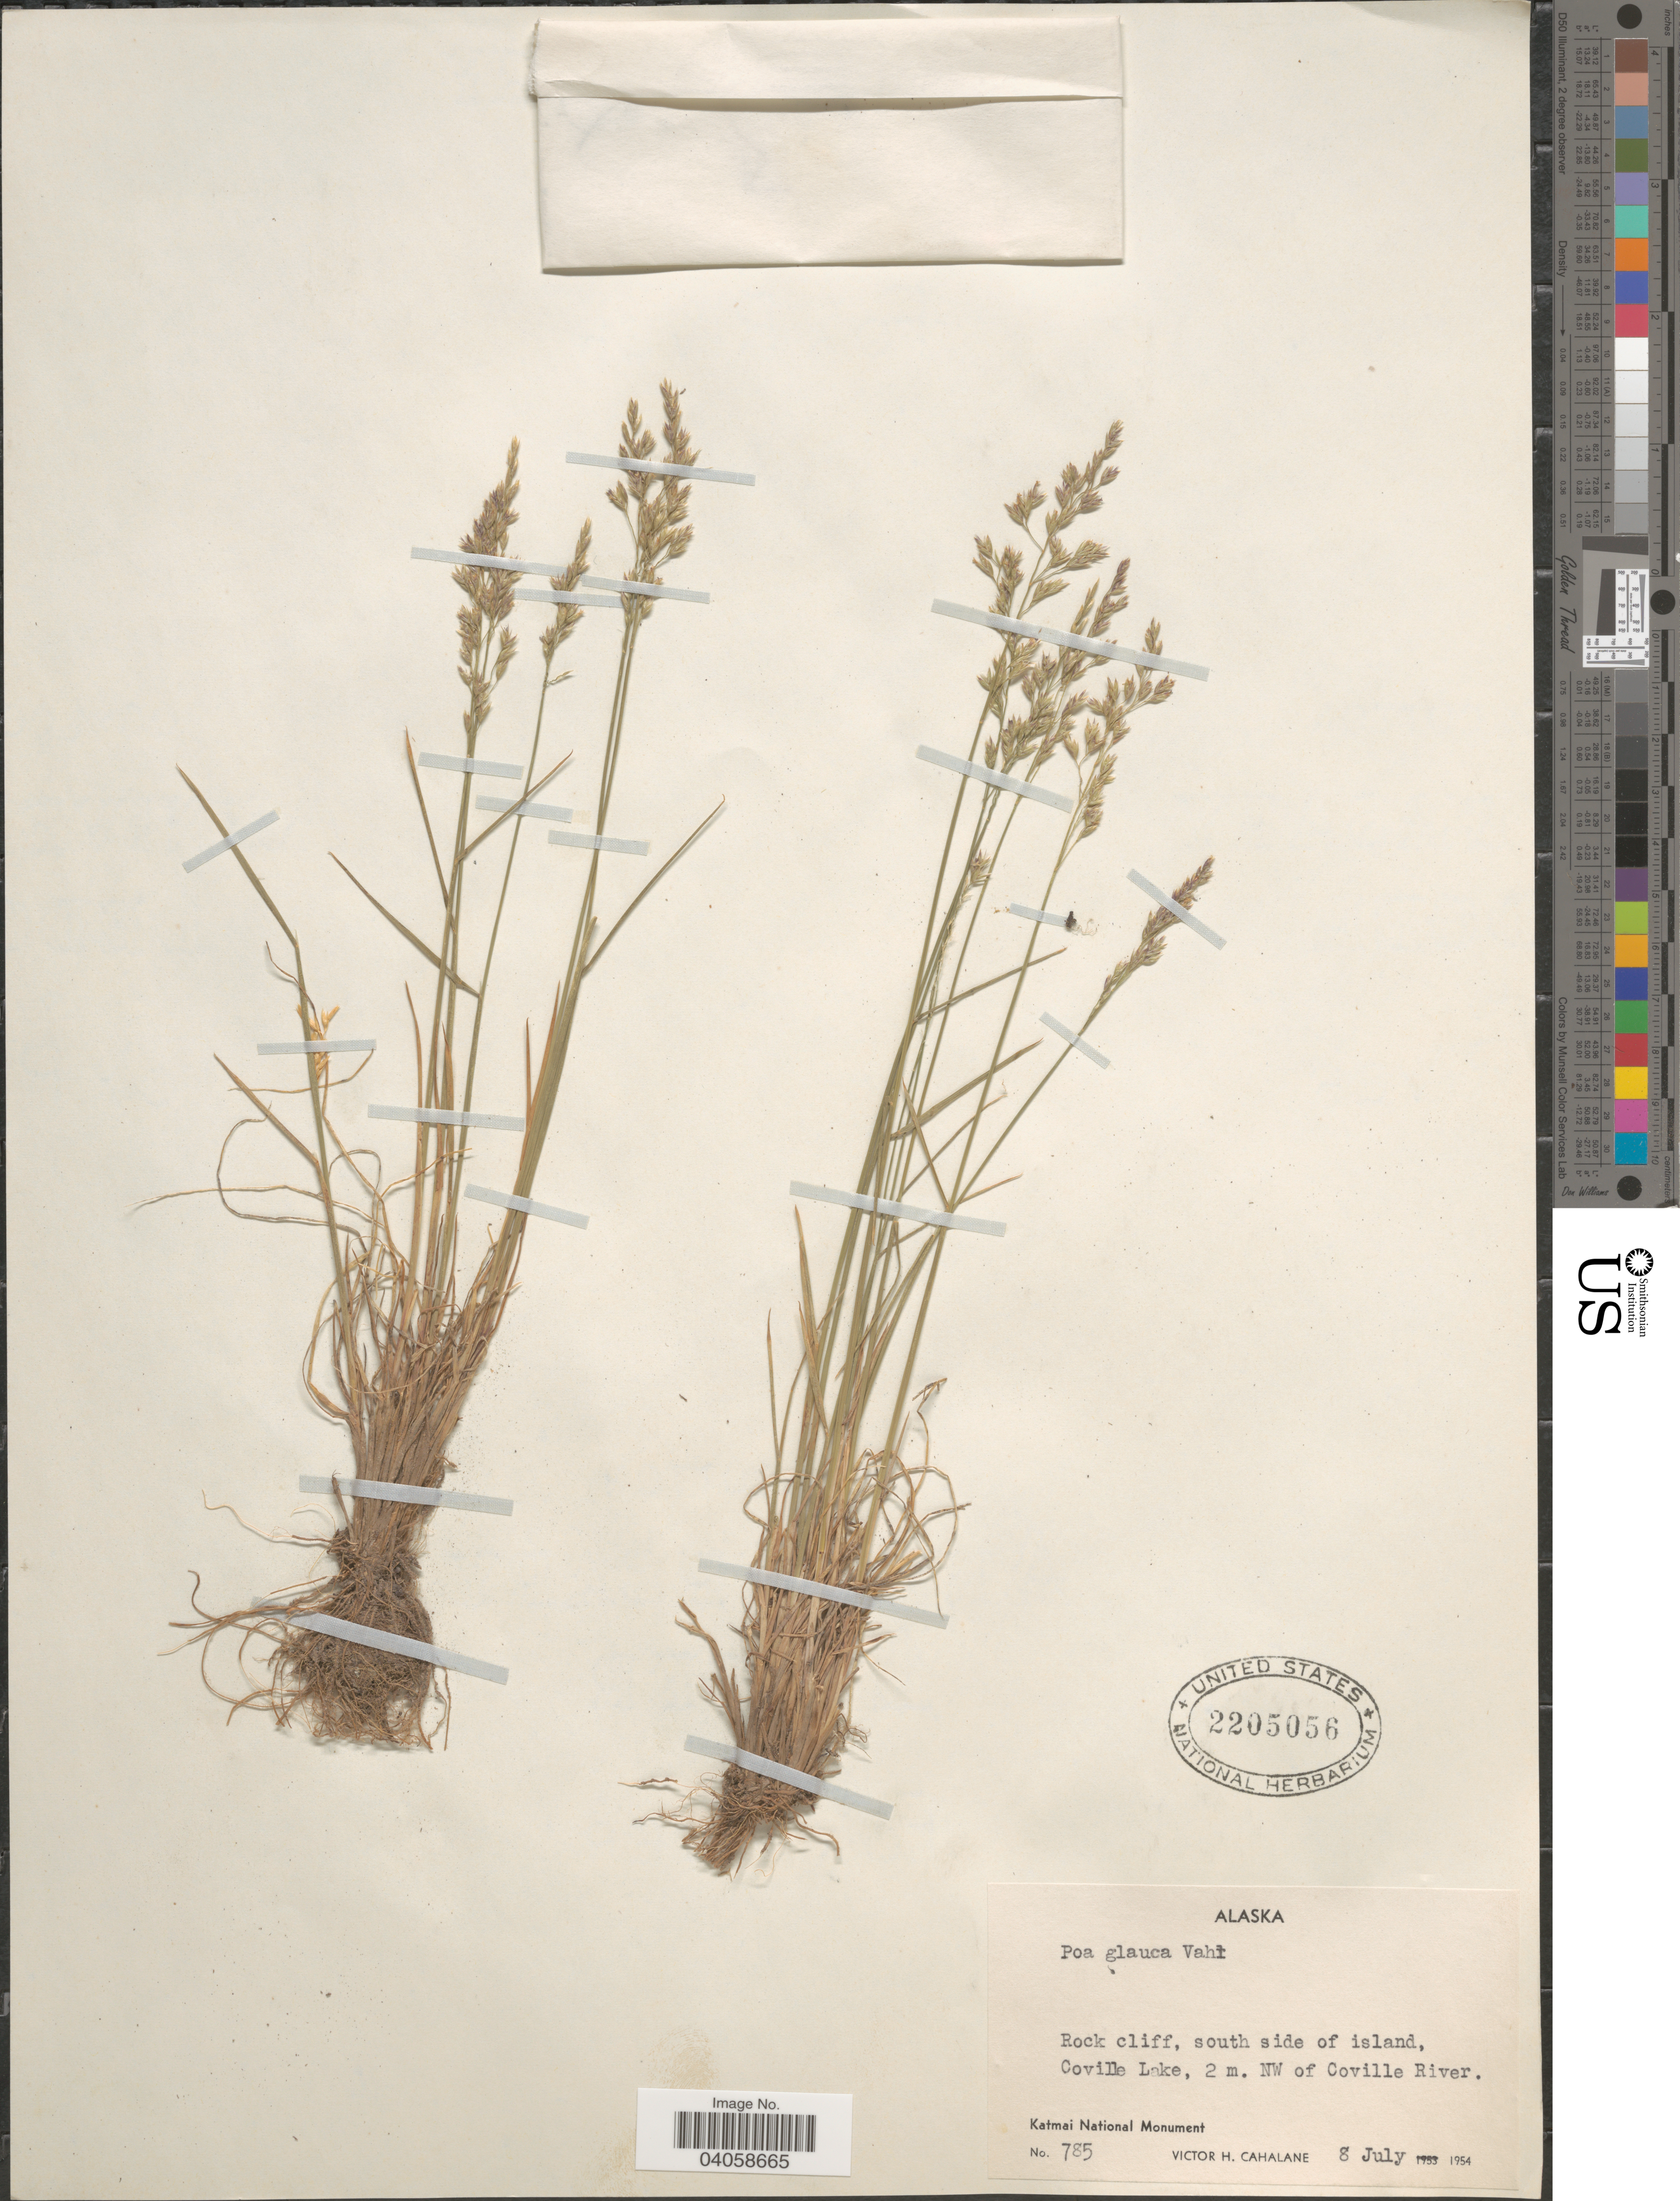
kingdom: Plantae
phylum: Tracheophyta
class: Liliopsida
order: Poales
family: Poaceae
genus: Poa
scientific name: Poa glauca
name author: Vahl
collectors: V. Cahalane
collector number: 785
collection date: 1954-07-08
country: United States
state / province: Alaska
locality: Rock cliff, south side of island, Coville Lake, 2 m. NW of Coville River. Katmai National Monument.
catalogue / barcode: US 2205056